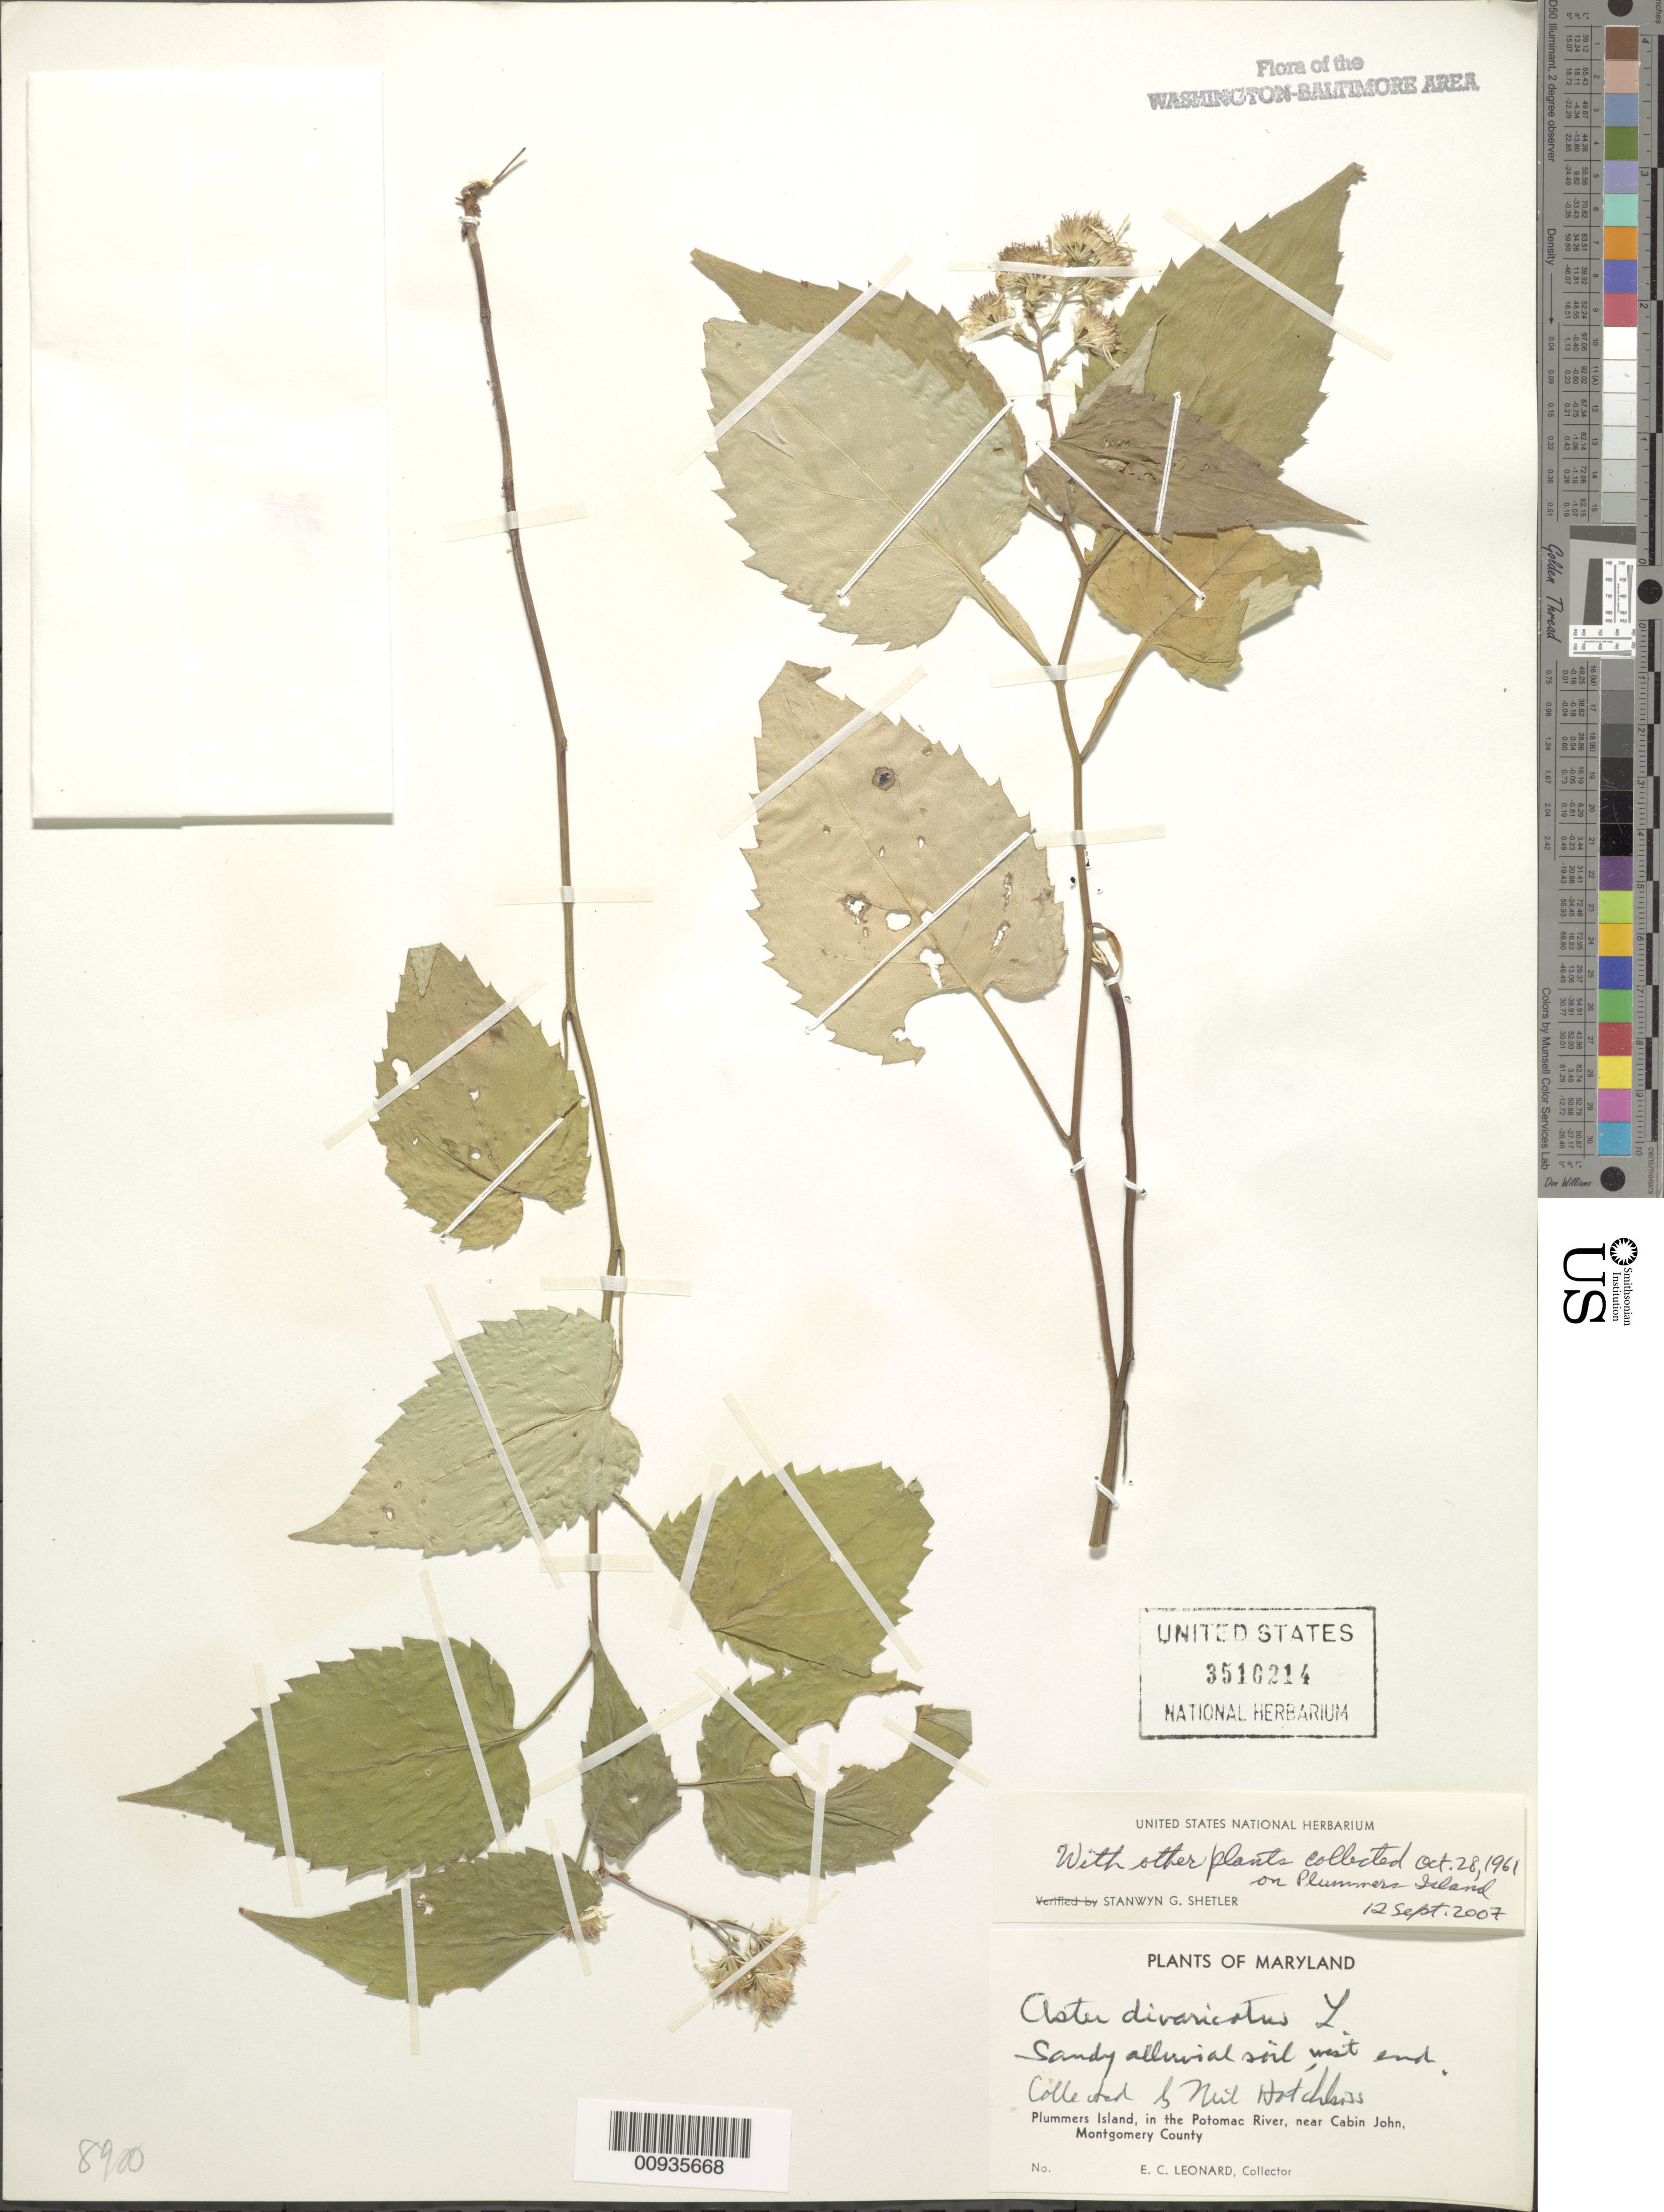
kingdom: Plantae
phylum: Tracheophyta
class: Magnoliopsida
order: Asterales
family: Asteraceae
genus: Eurybia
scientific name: Eurybia divaricata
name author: (L.) G.L. Nesom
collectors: E. C. Leonard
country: United States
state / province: Maryland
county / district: Montgomery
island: Plummers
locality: Plummers Island, west end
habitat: sandy alluvial soil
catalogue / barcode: US 3510214